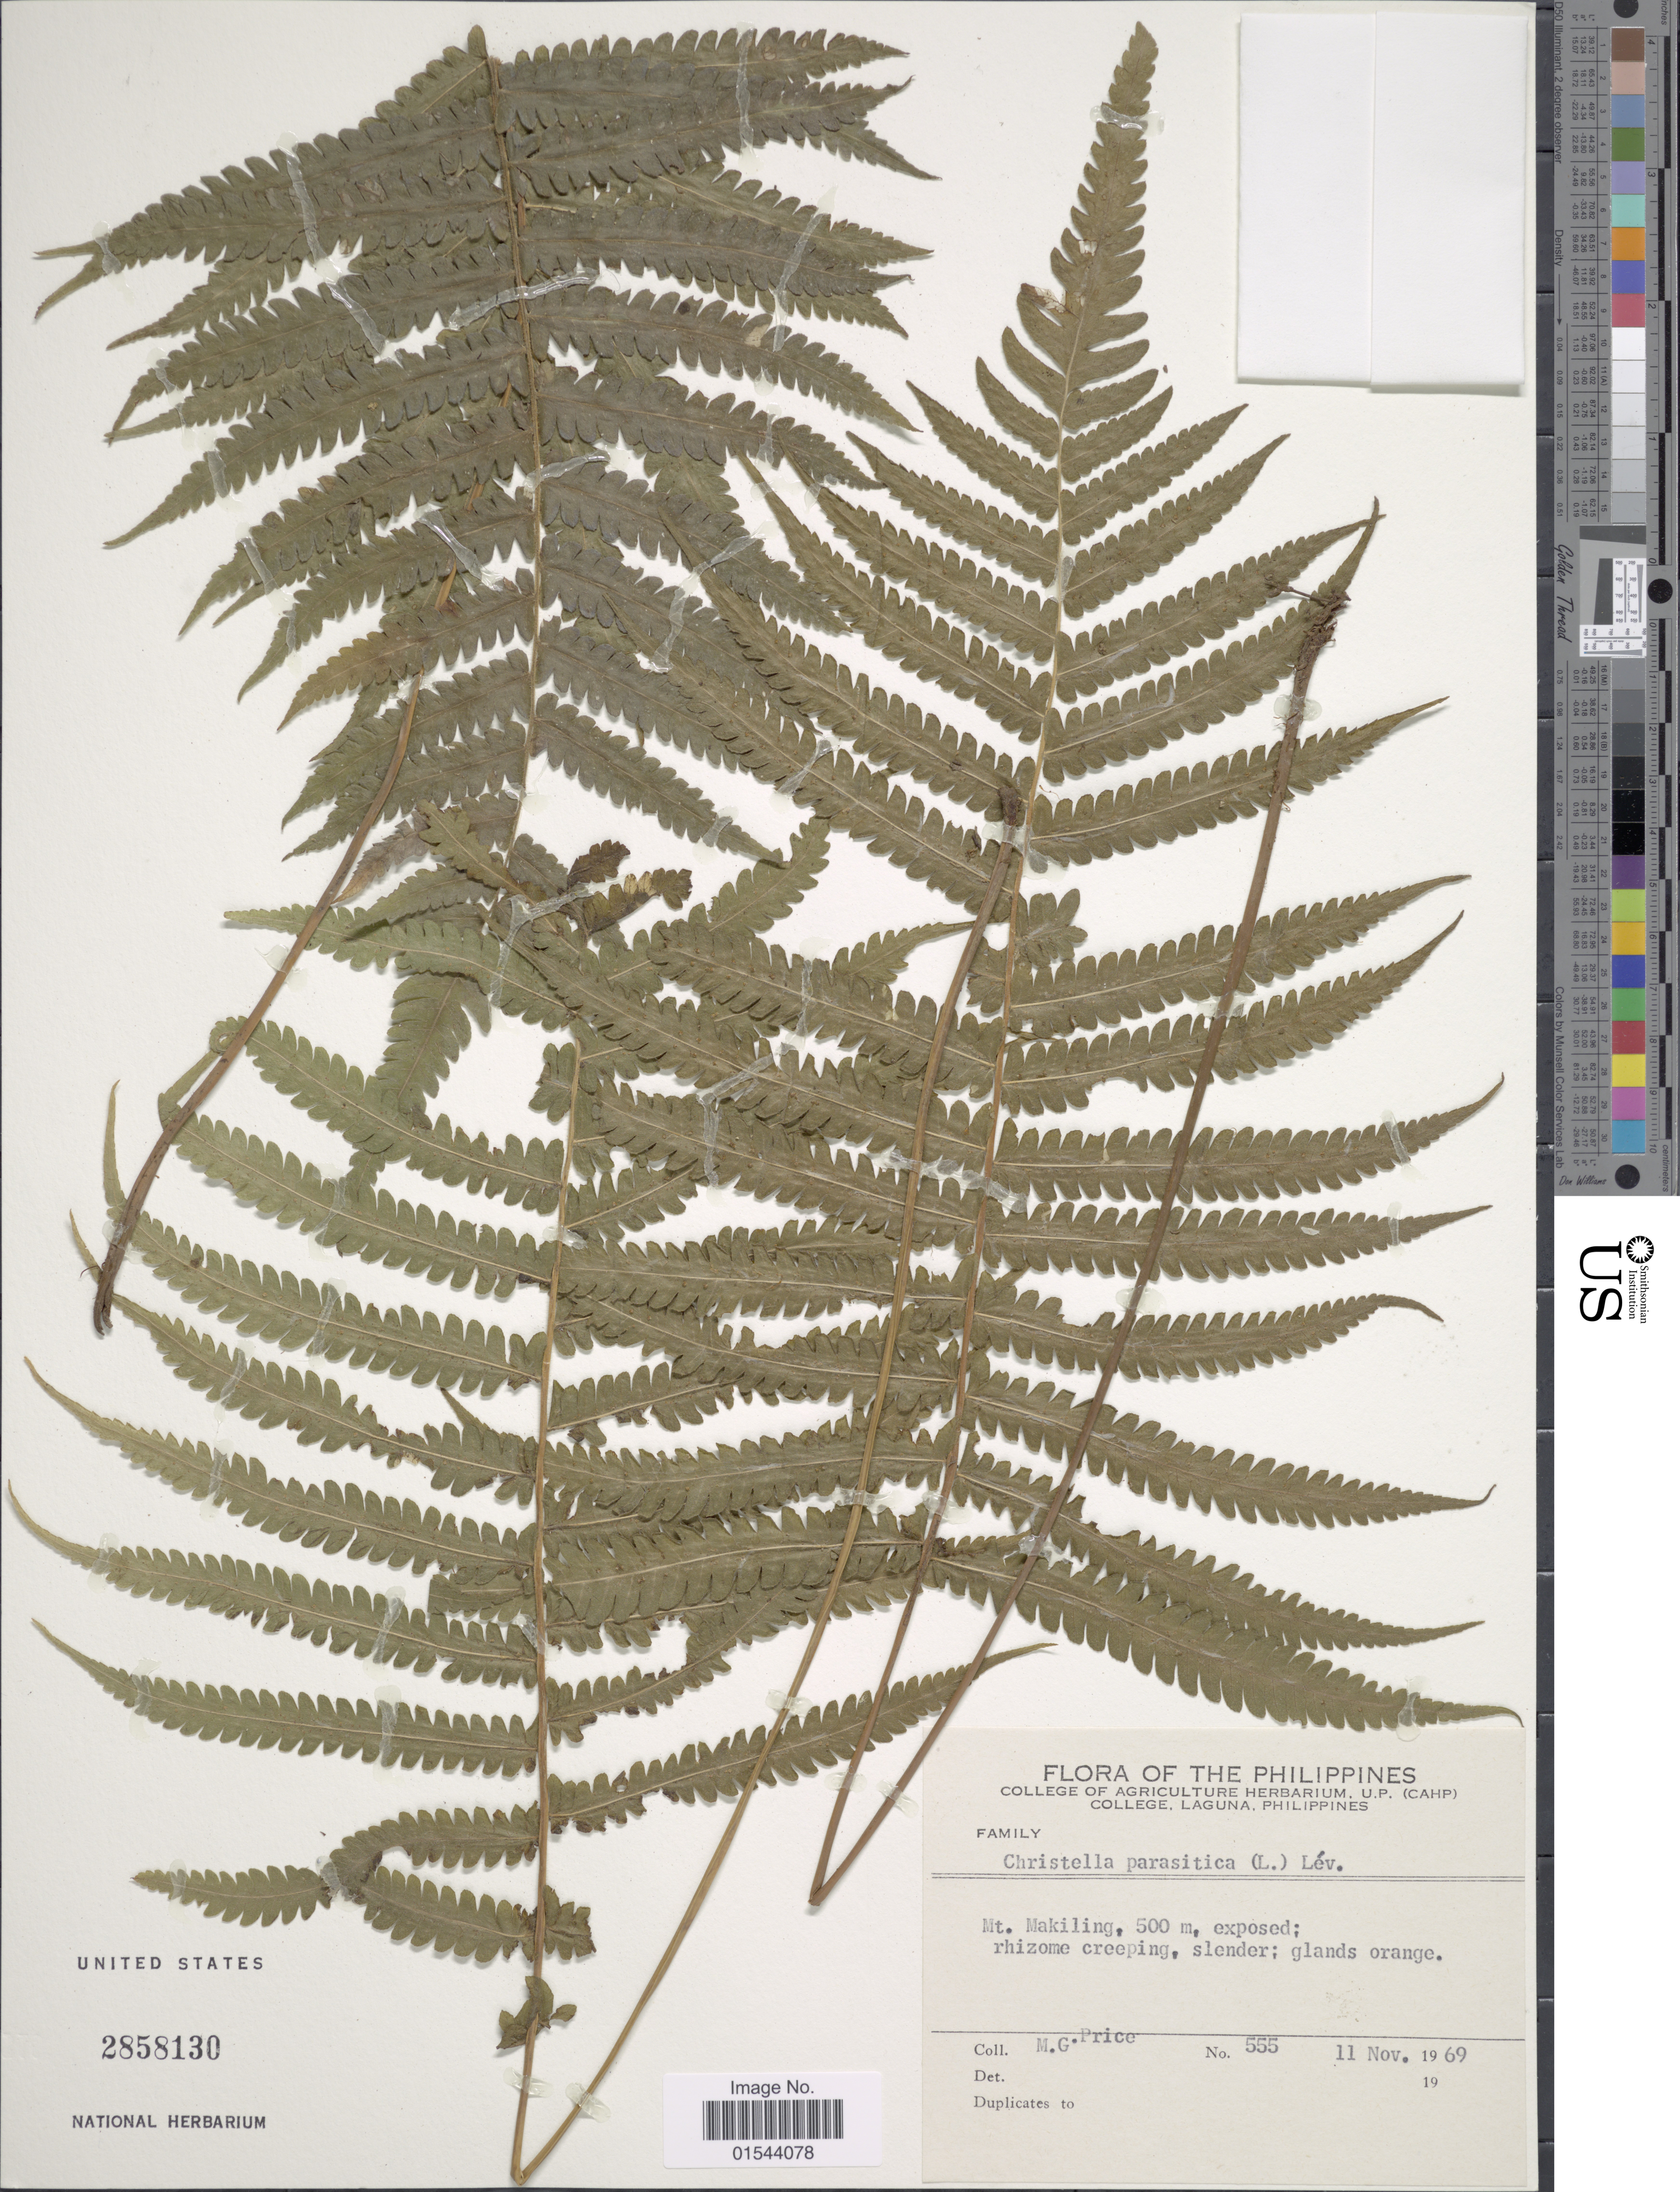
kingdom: Plantae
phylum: Tracheophyta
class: Polypodiopsida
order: Polypodiales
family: Thelypteridaceae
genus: Christella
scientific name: Christella parasitica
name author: (L.) H. Lév.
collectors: M. G. Price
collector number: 555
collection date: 1969-11-11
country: Philippines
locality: Mt Makiling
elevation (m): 500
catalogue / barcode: US 2858130